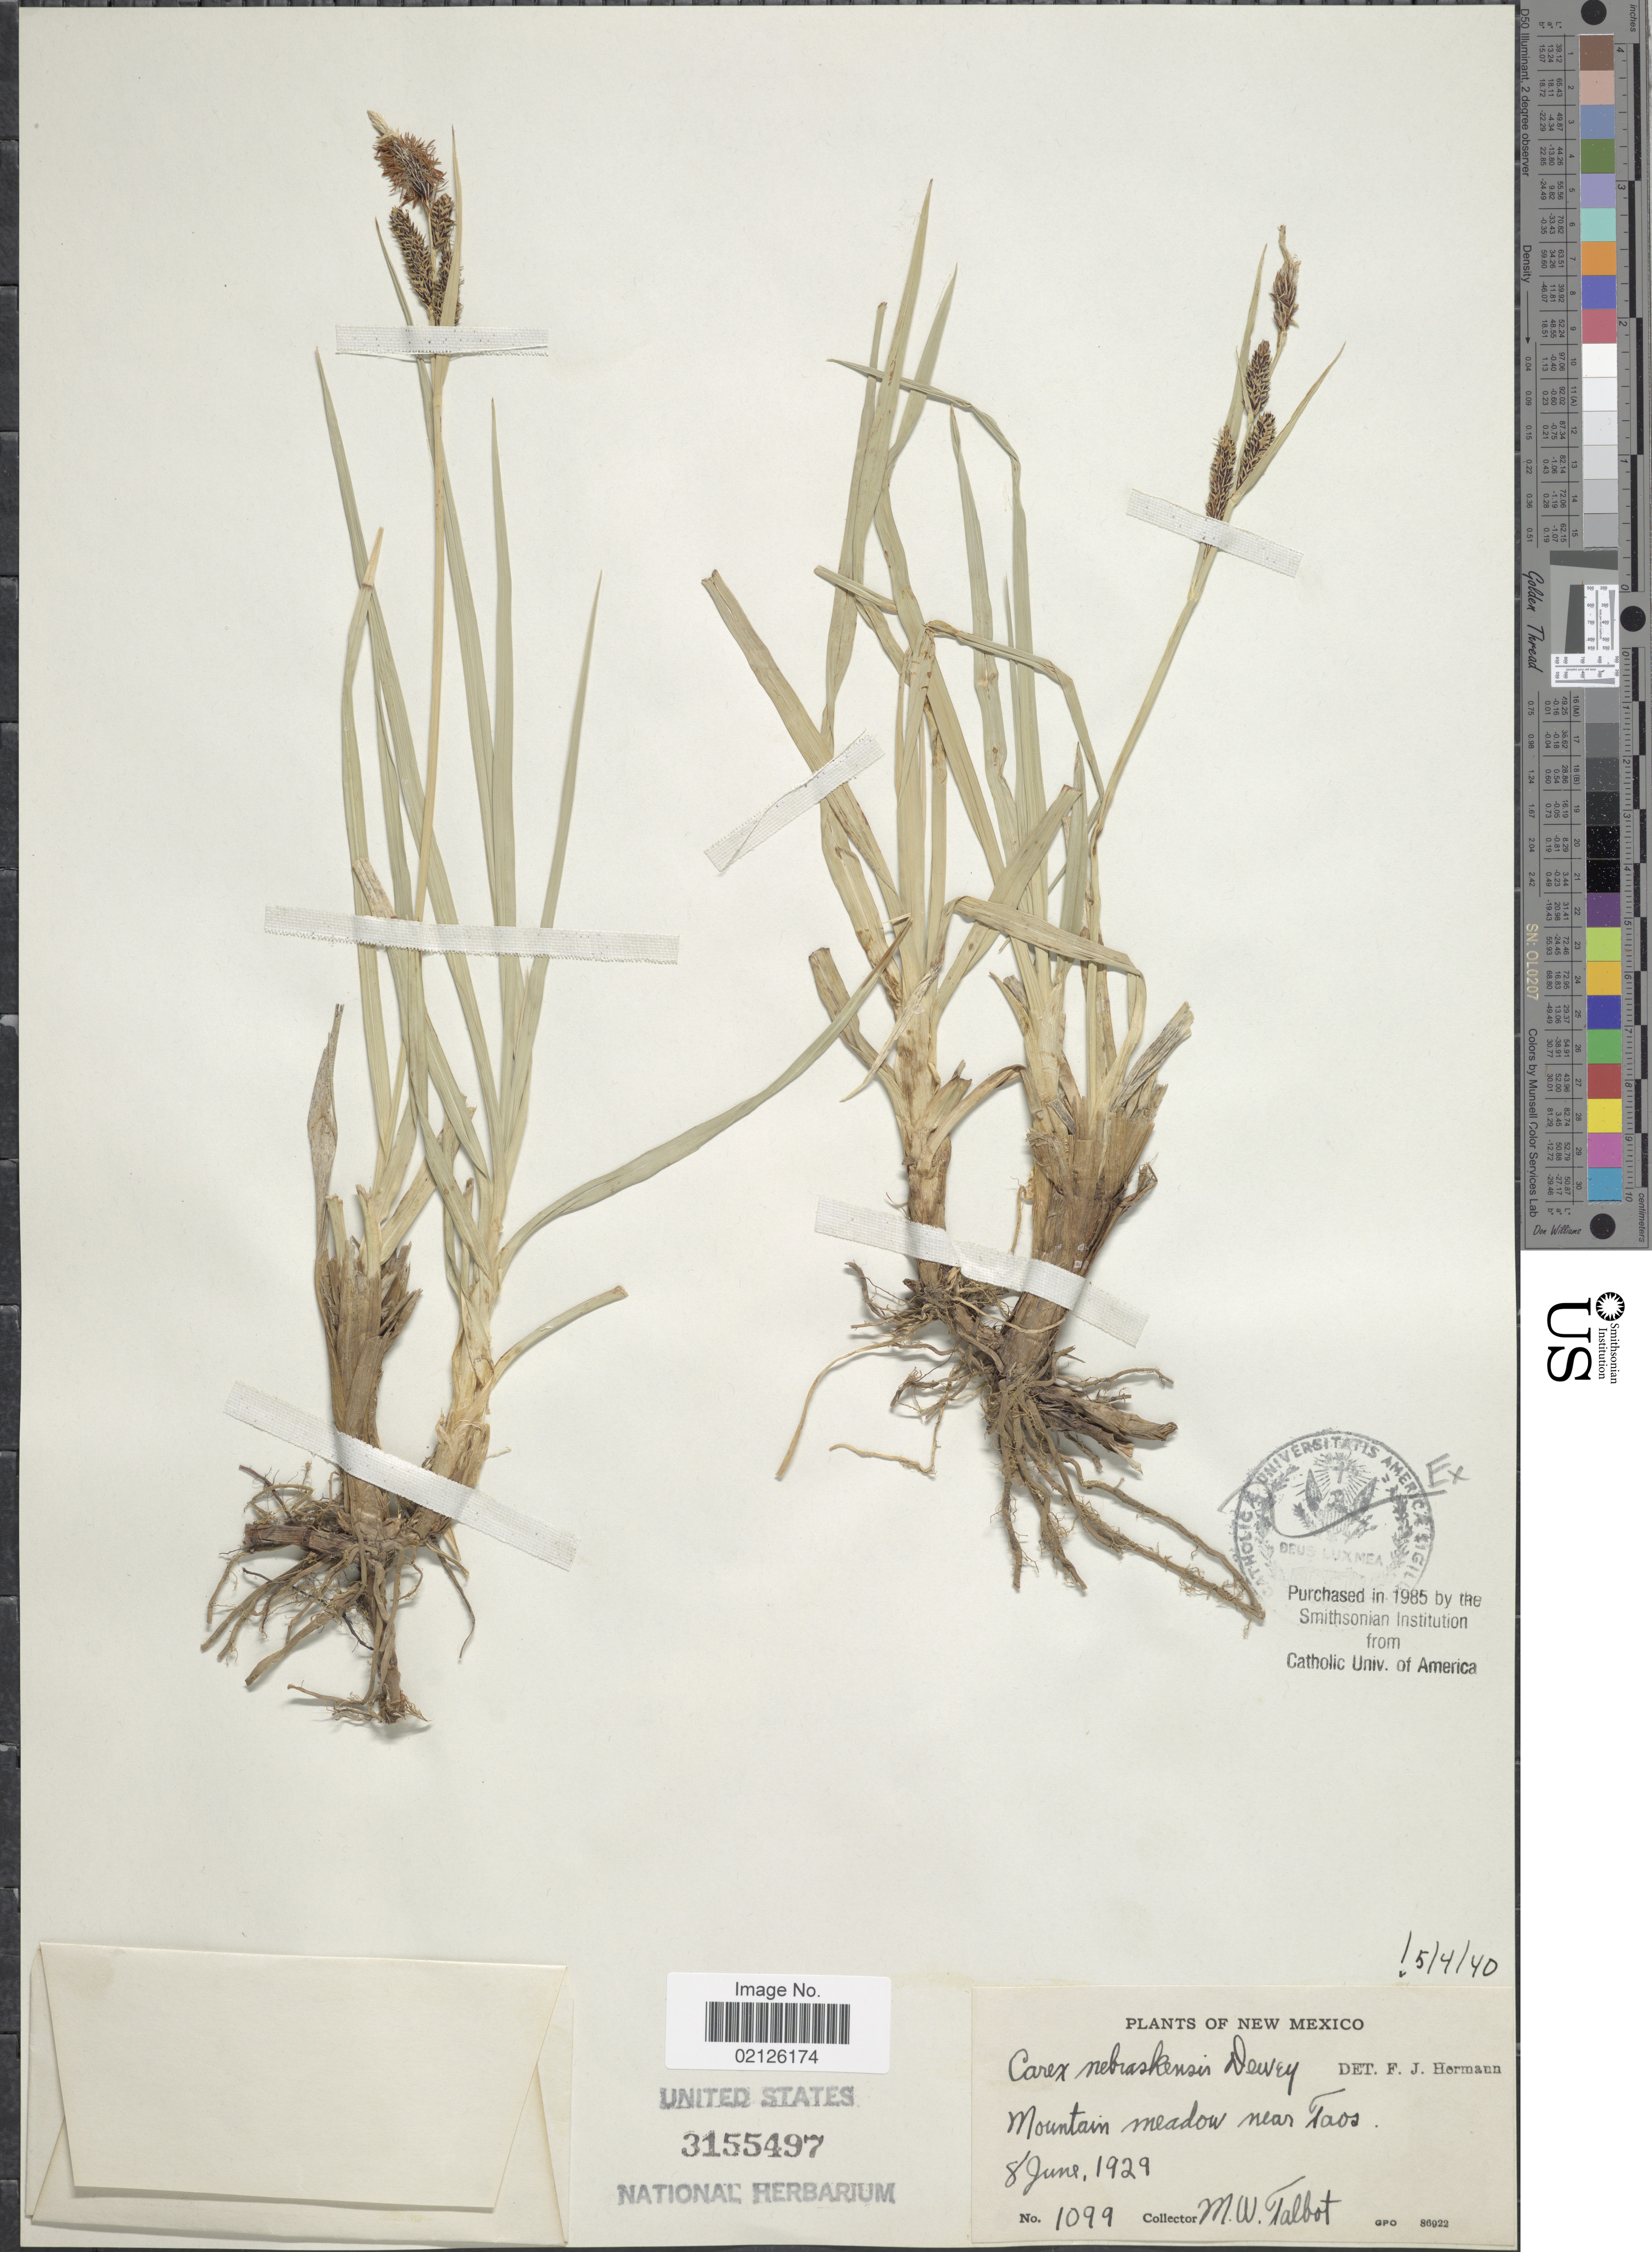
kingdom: Plantae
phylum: Tracheophyta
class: Liliopsida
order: Poales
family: Cyperaceae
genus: Carex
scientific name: Carex nebrascensis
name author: Dewey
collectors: M. Talbot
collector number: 1099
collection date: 1929-06-08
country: United States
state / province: New Mexico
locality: Mountain meadow near Tao.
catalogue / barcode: US 3155497